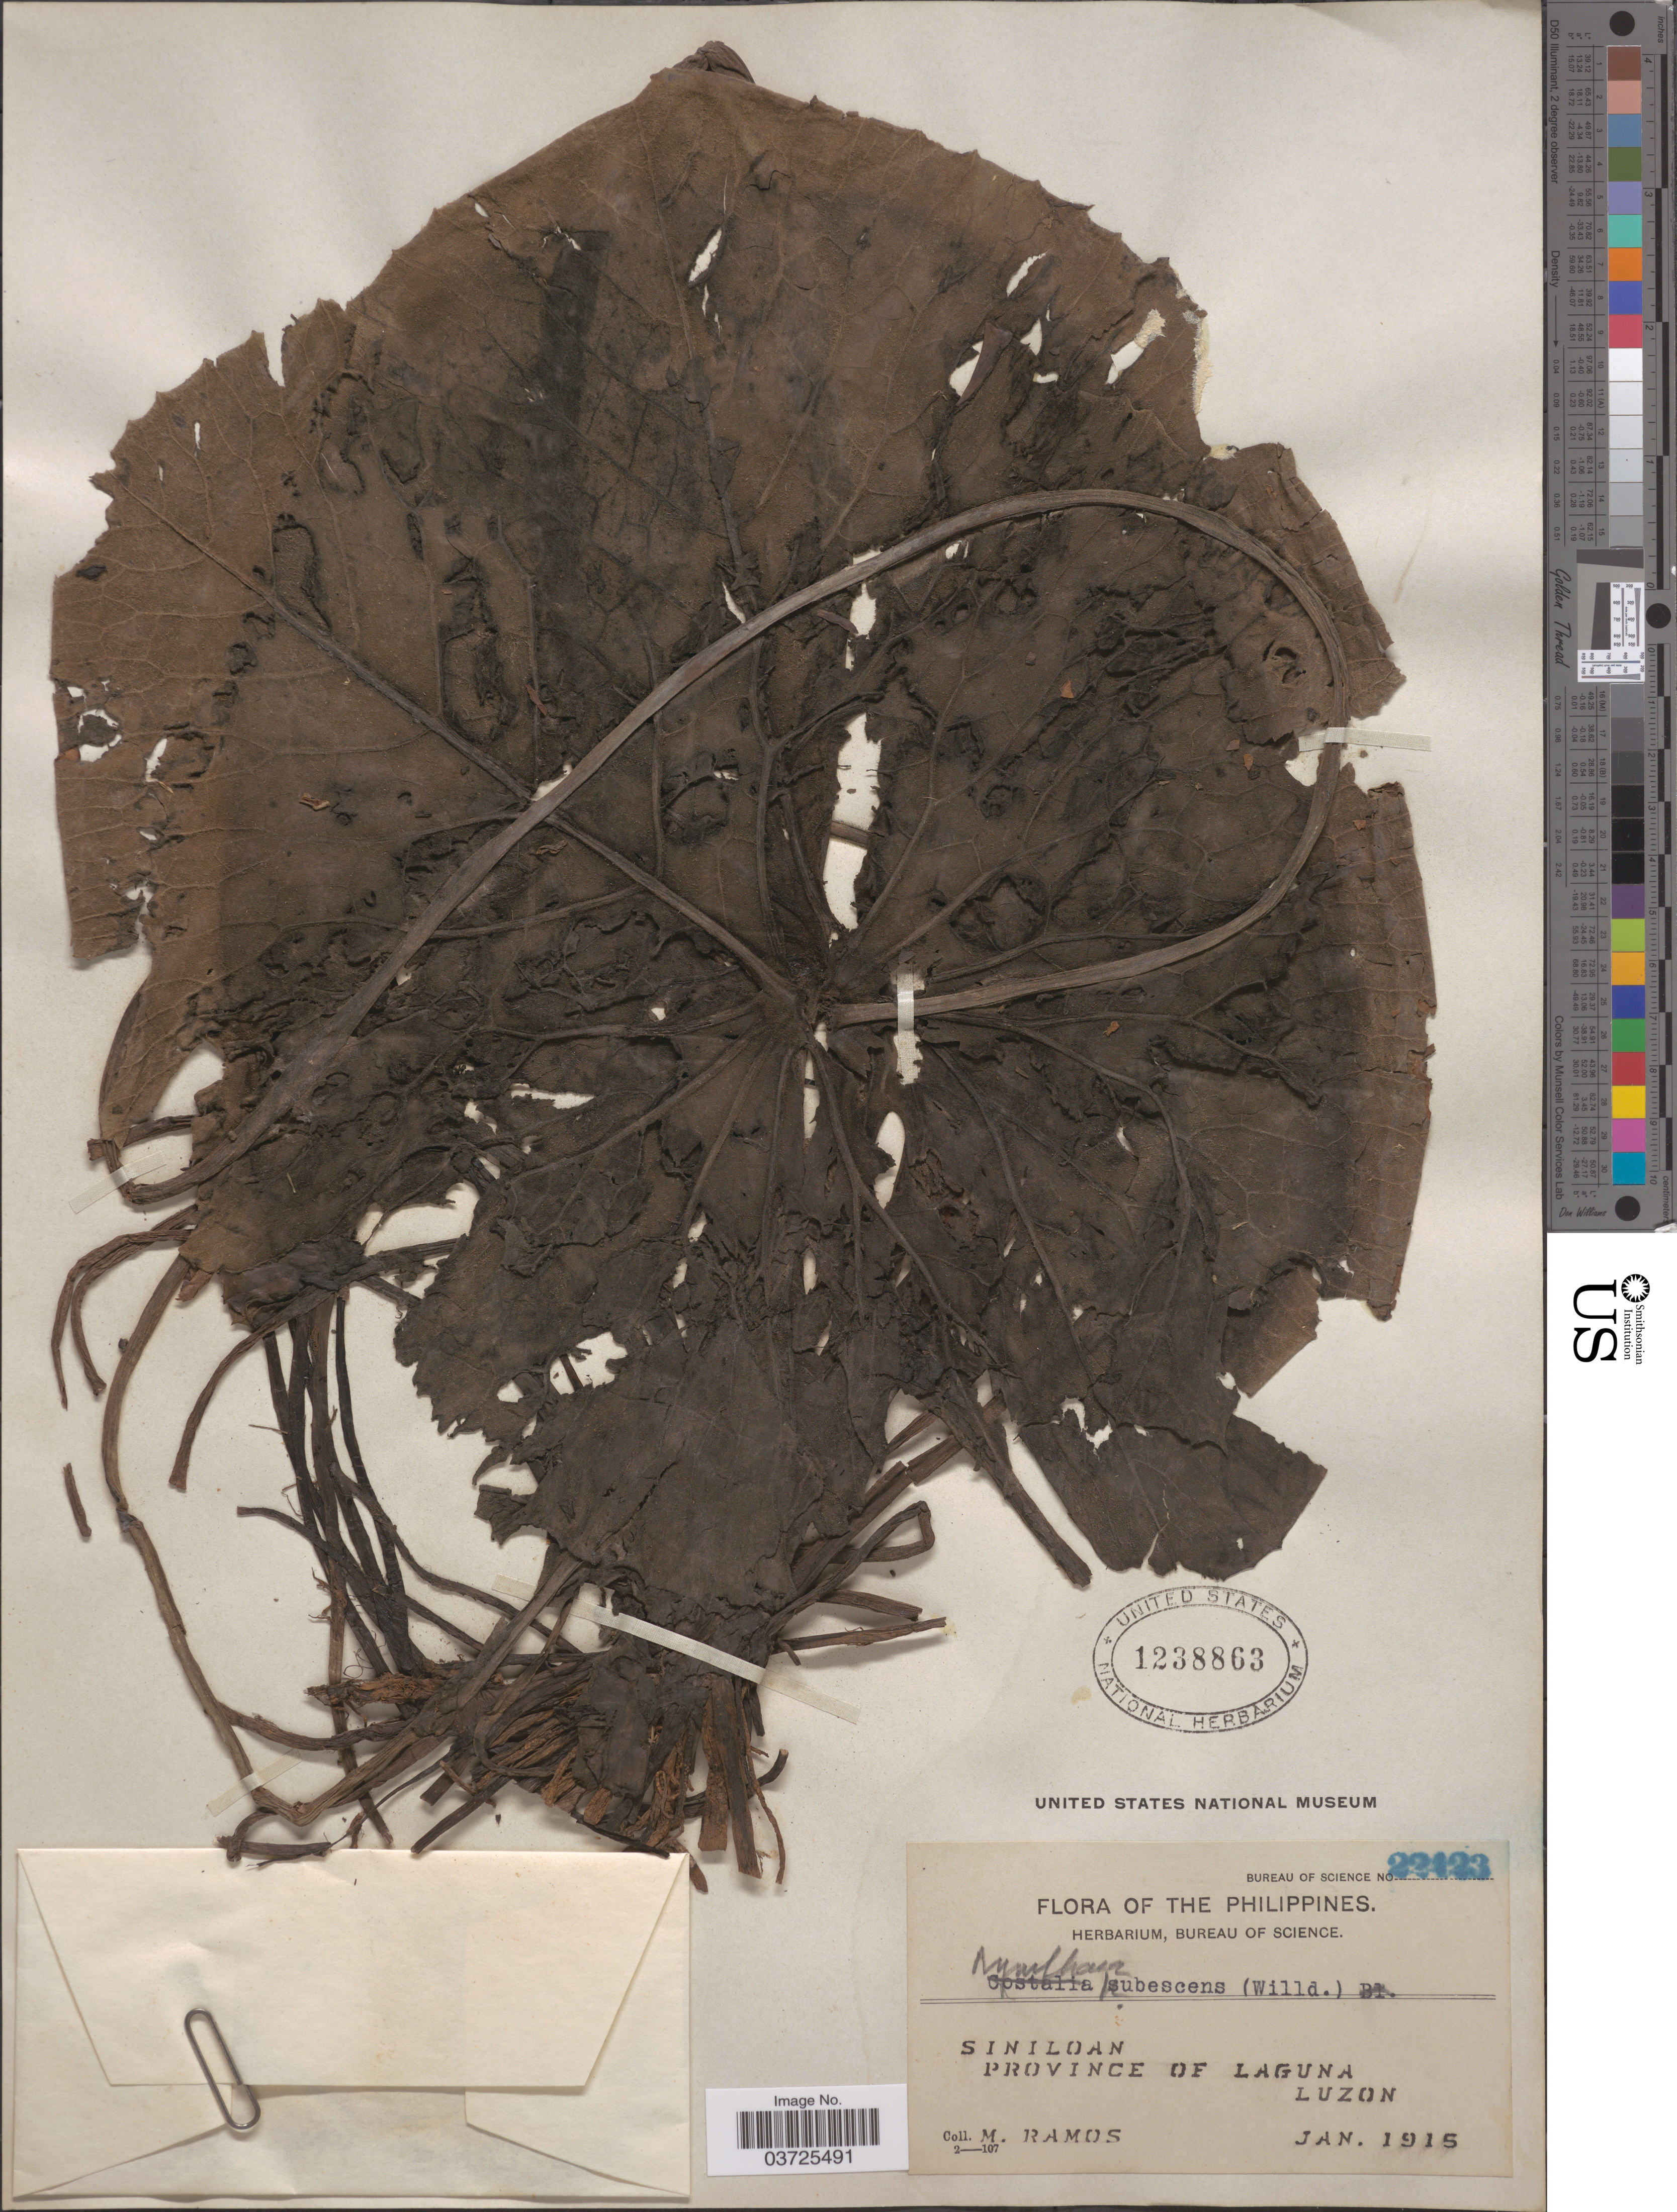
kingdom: Plantae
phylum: Tracheophyta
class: Magnoliopsida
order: Nymphaeales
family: Nymphaeaceae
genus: Nymphaea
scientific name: Nymphaea pubescens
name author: Willd.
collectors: M. Ramos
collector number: Bureau of Science 22423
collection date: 1915-01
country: Philippines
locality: Siniloan, Province of Laguna, Luzon.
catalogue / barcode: US 1238863